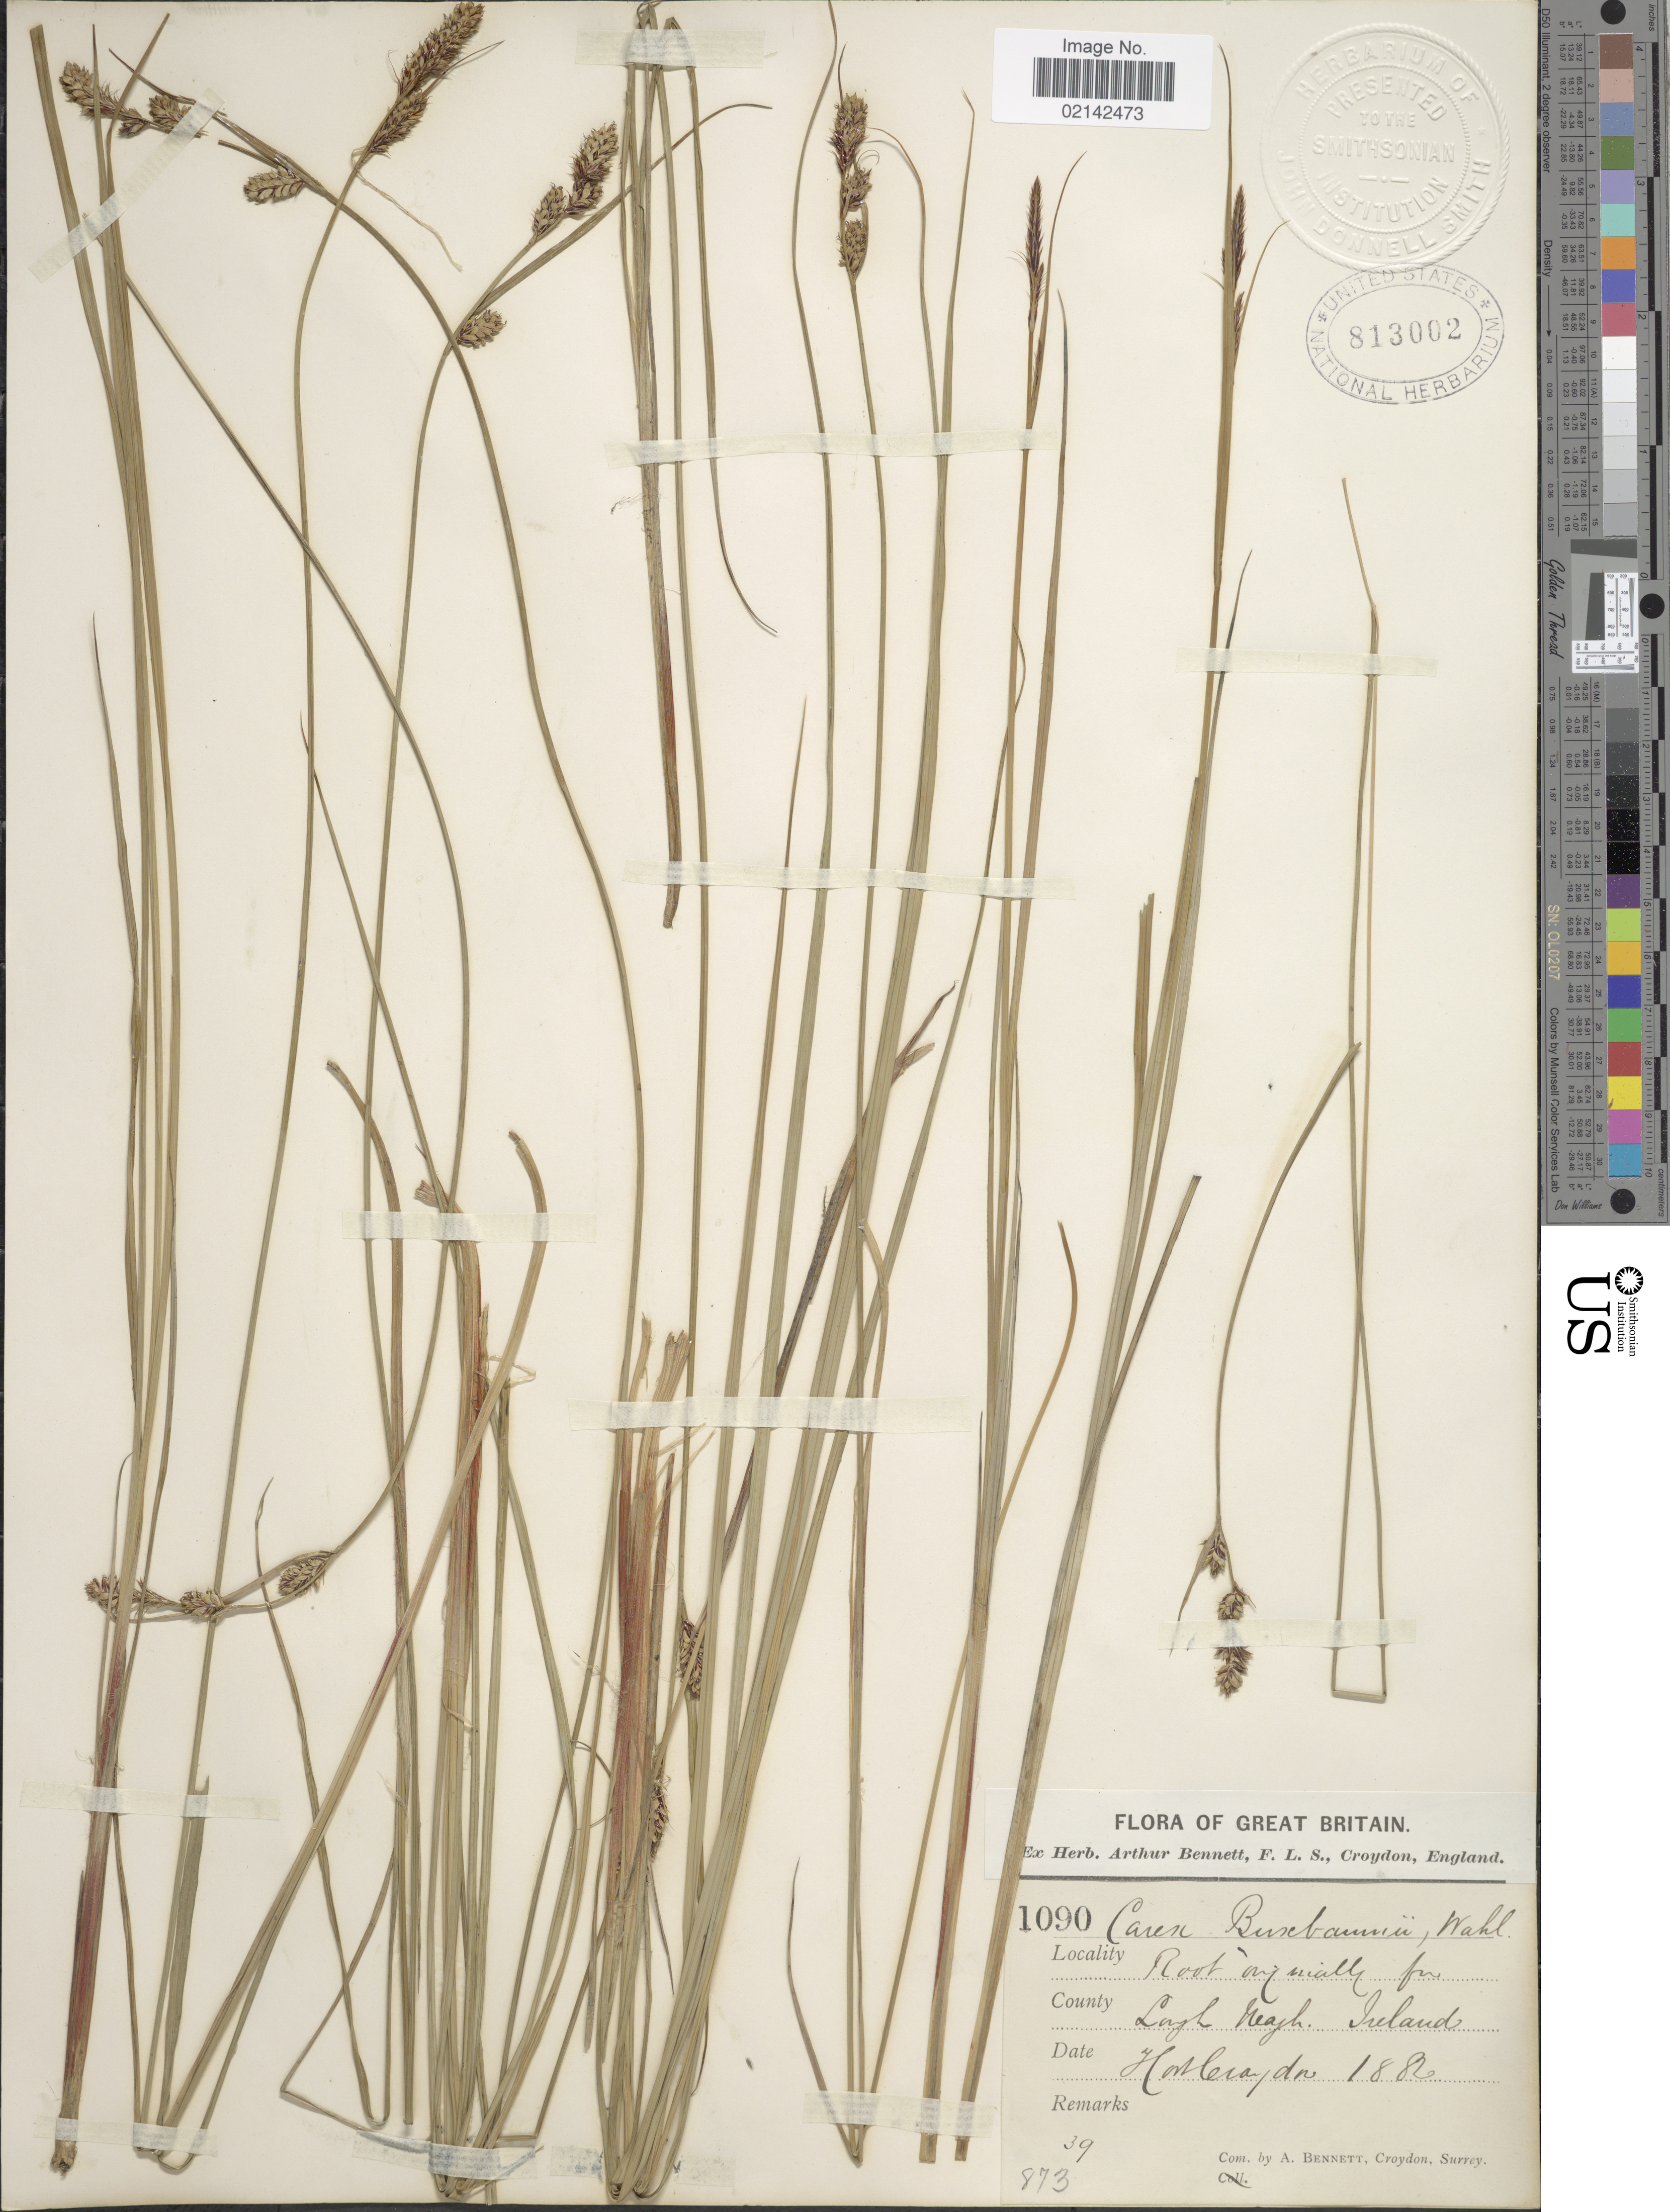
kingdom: Plantae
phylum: Tracheophyta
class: Liliopsida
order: Poales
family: Cyperaceae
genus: Carex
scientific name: Carex buxbaumii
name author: Wahlenb.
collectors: ex herb. Arthur Bennett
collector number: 1090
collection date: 1882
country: United Kingdom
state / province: Northern Ireland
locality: Lough Neagh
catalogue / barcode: US 813002